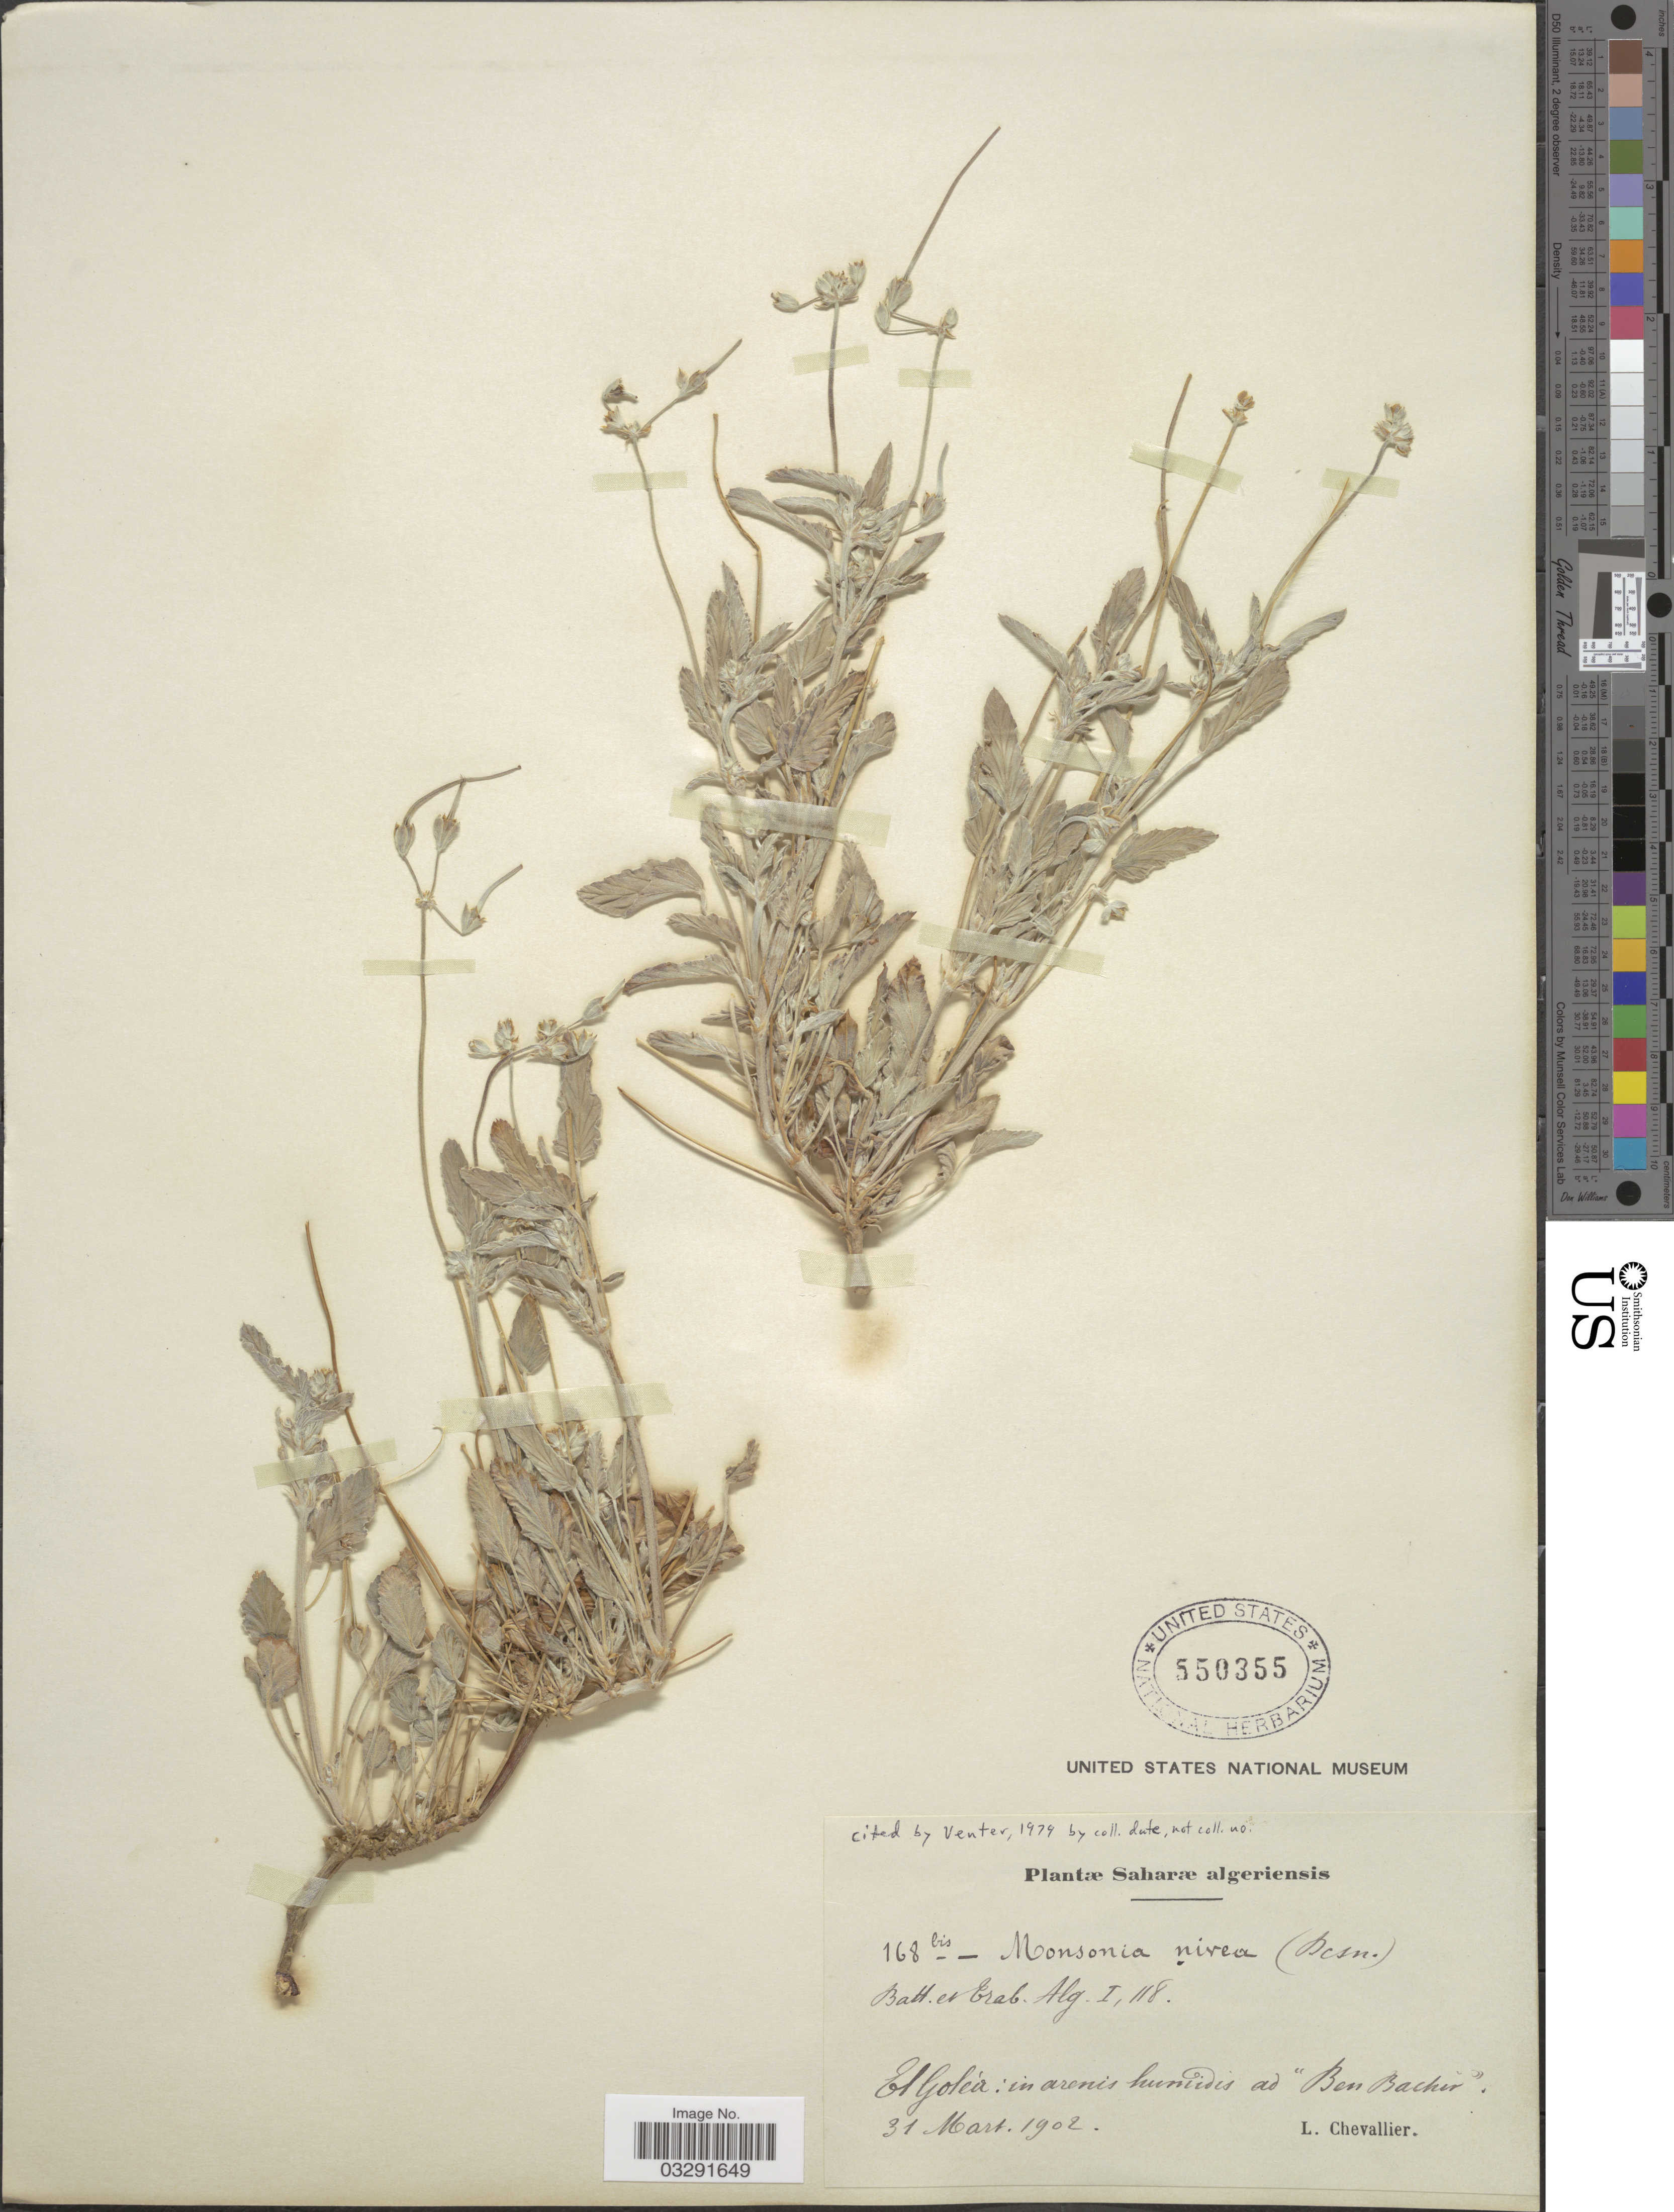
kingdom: Plantae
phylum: Tracheophyta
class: Magnoliopsida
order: Geraniales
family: Geraniaceae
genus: Monsonia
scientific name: Monsonia nivea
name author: (Decne.) Decne. ex Webb.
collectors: L. Chevallier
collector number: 168bis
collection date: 1902-03-31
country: Algeria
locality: Saharæ algeriensis. ElGolea: in arenis humidis ad "Ben Bachir".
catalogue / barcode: US 550355